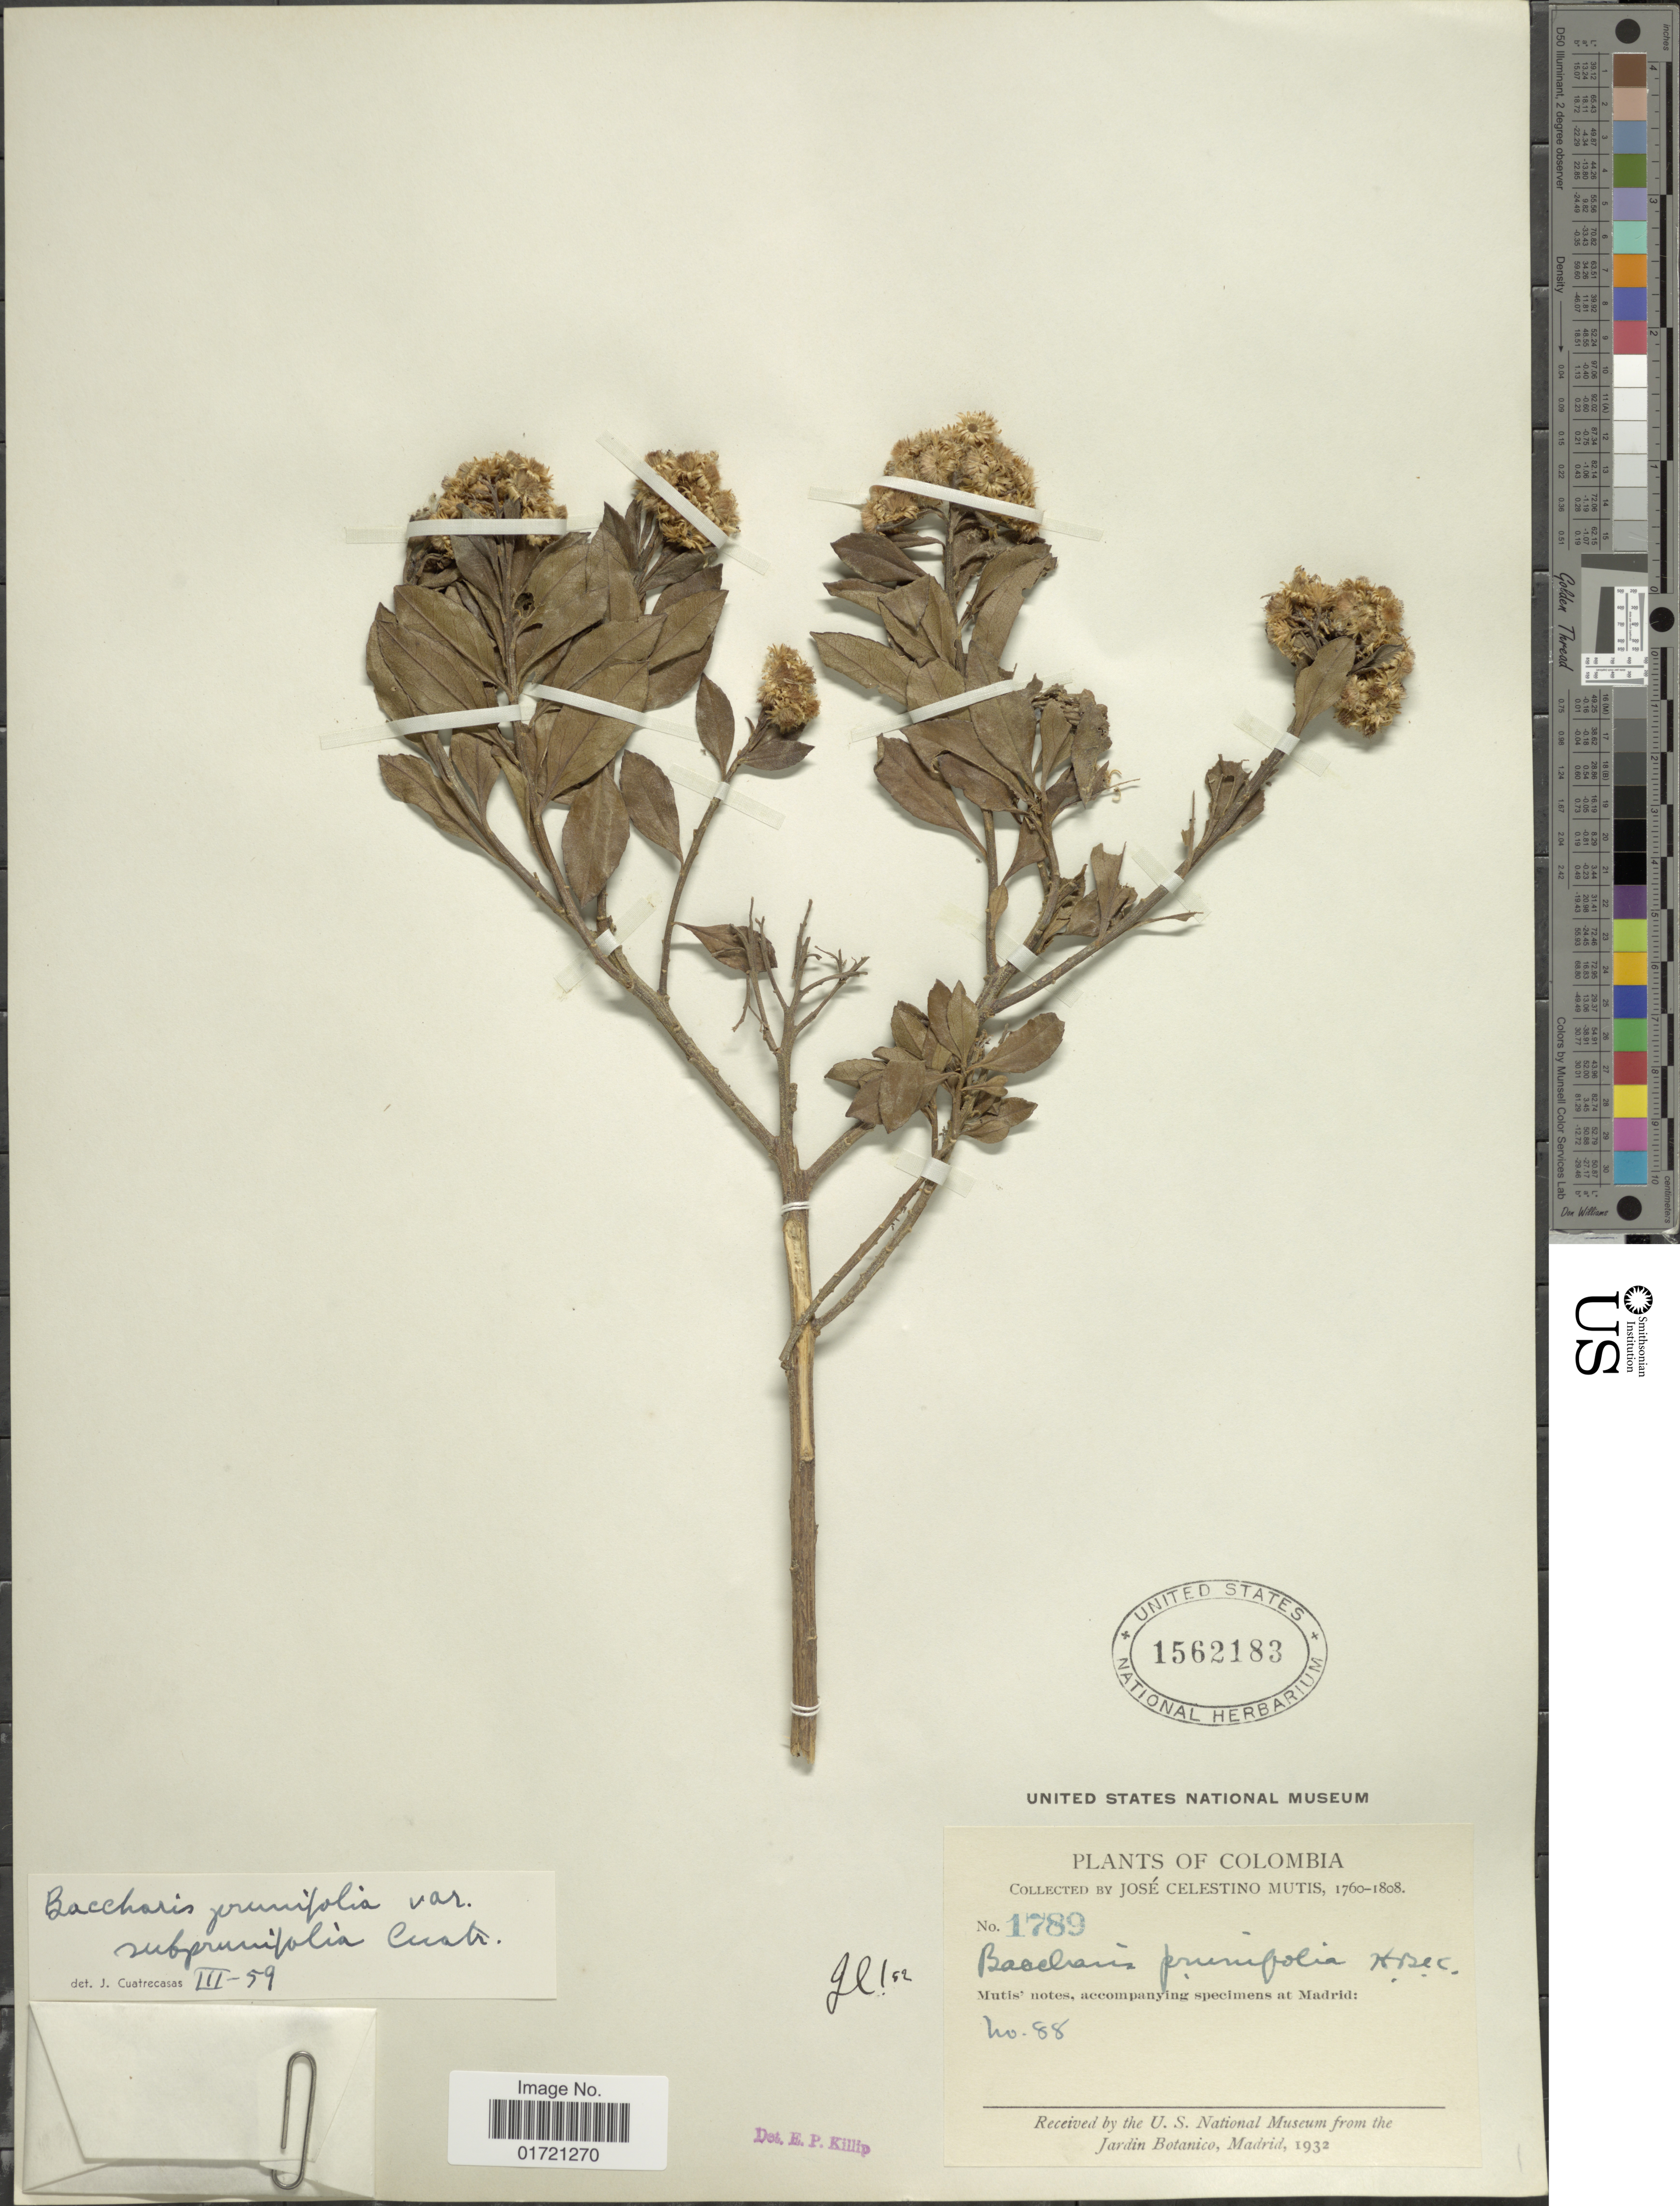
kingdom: Plantae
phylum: Tracheophyta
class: Magnoliopsida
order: Asterales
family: Asteraceae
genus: Baccharis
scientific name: Baccharis prunifolia var. subprunifolia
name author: Cuatrec.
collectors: J. C. B. Mutis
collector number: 1789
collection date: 1760/1808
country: Colombia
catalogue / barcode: US 1562183